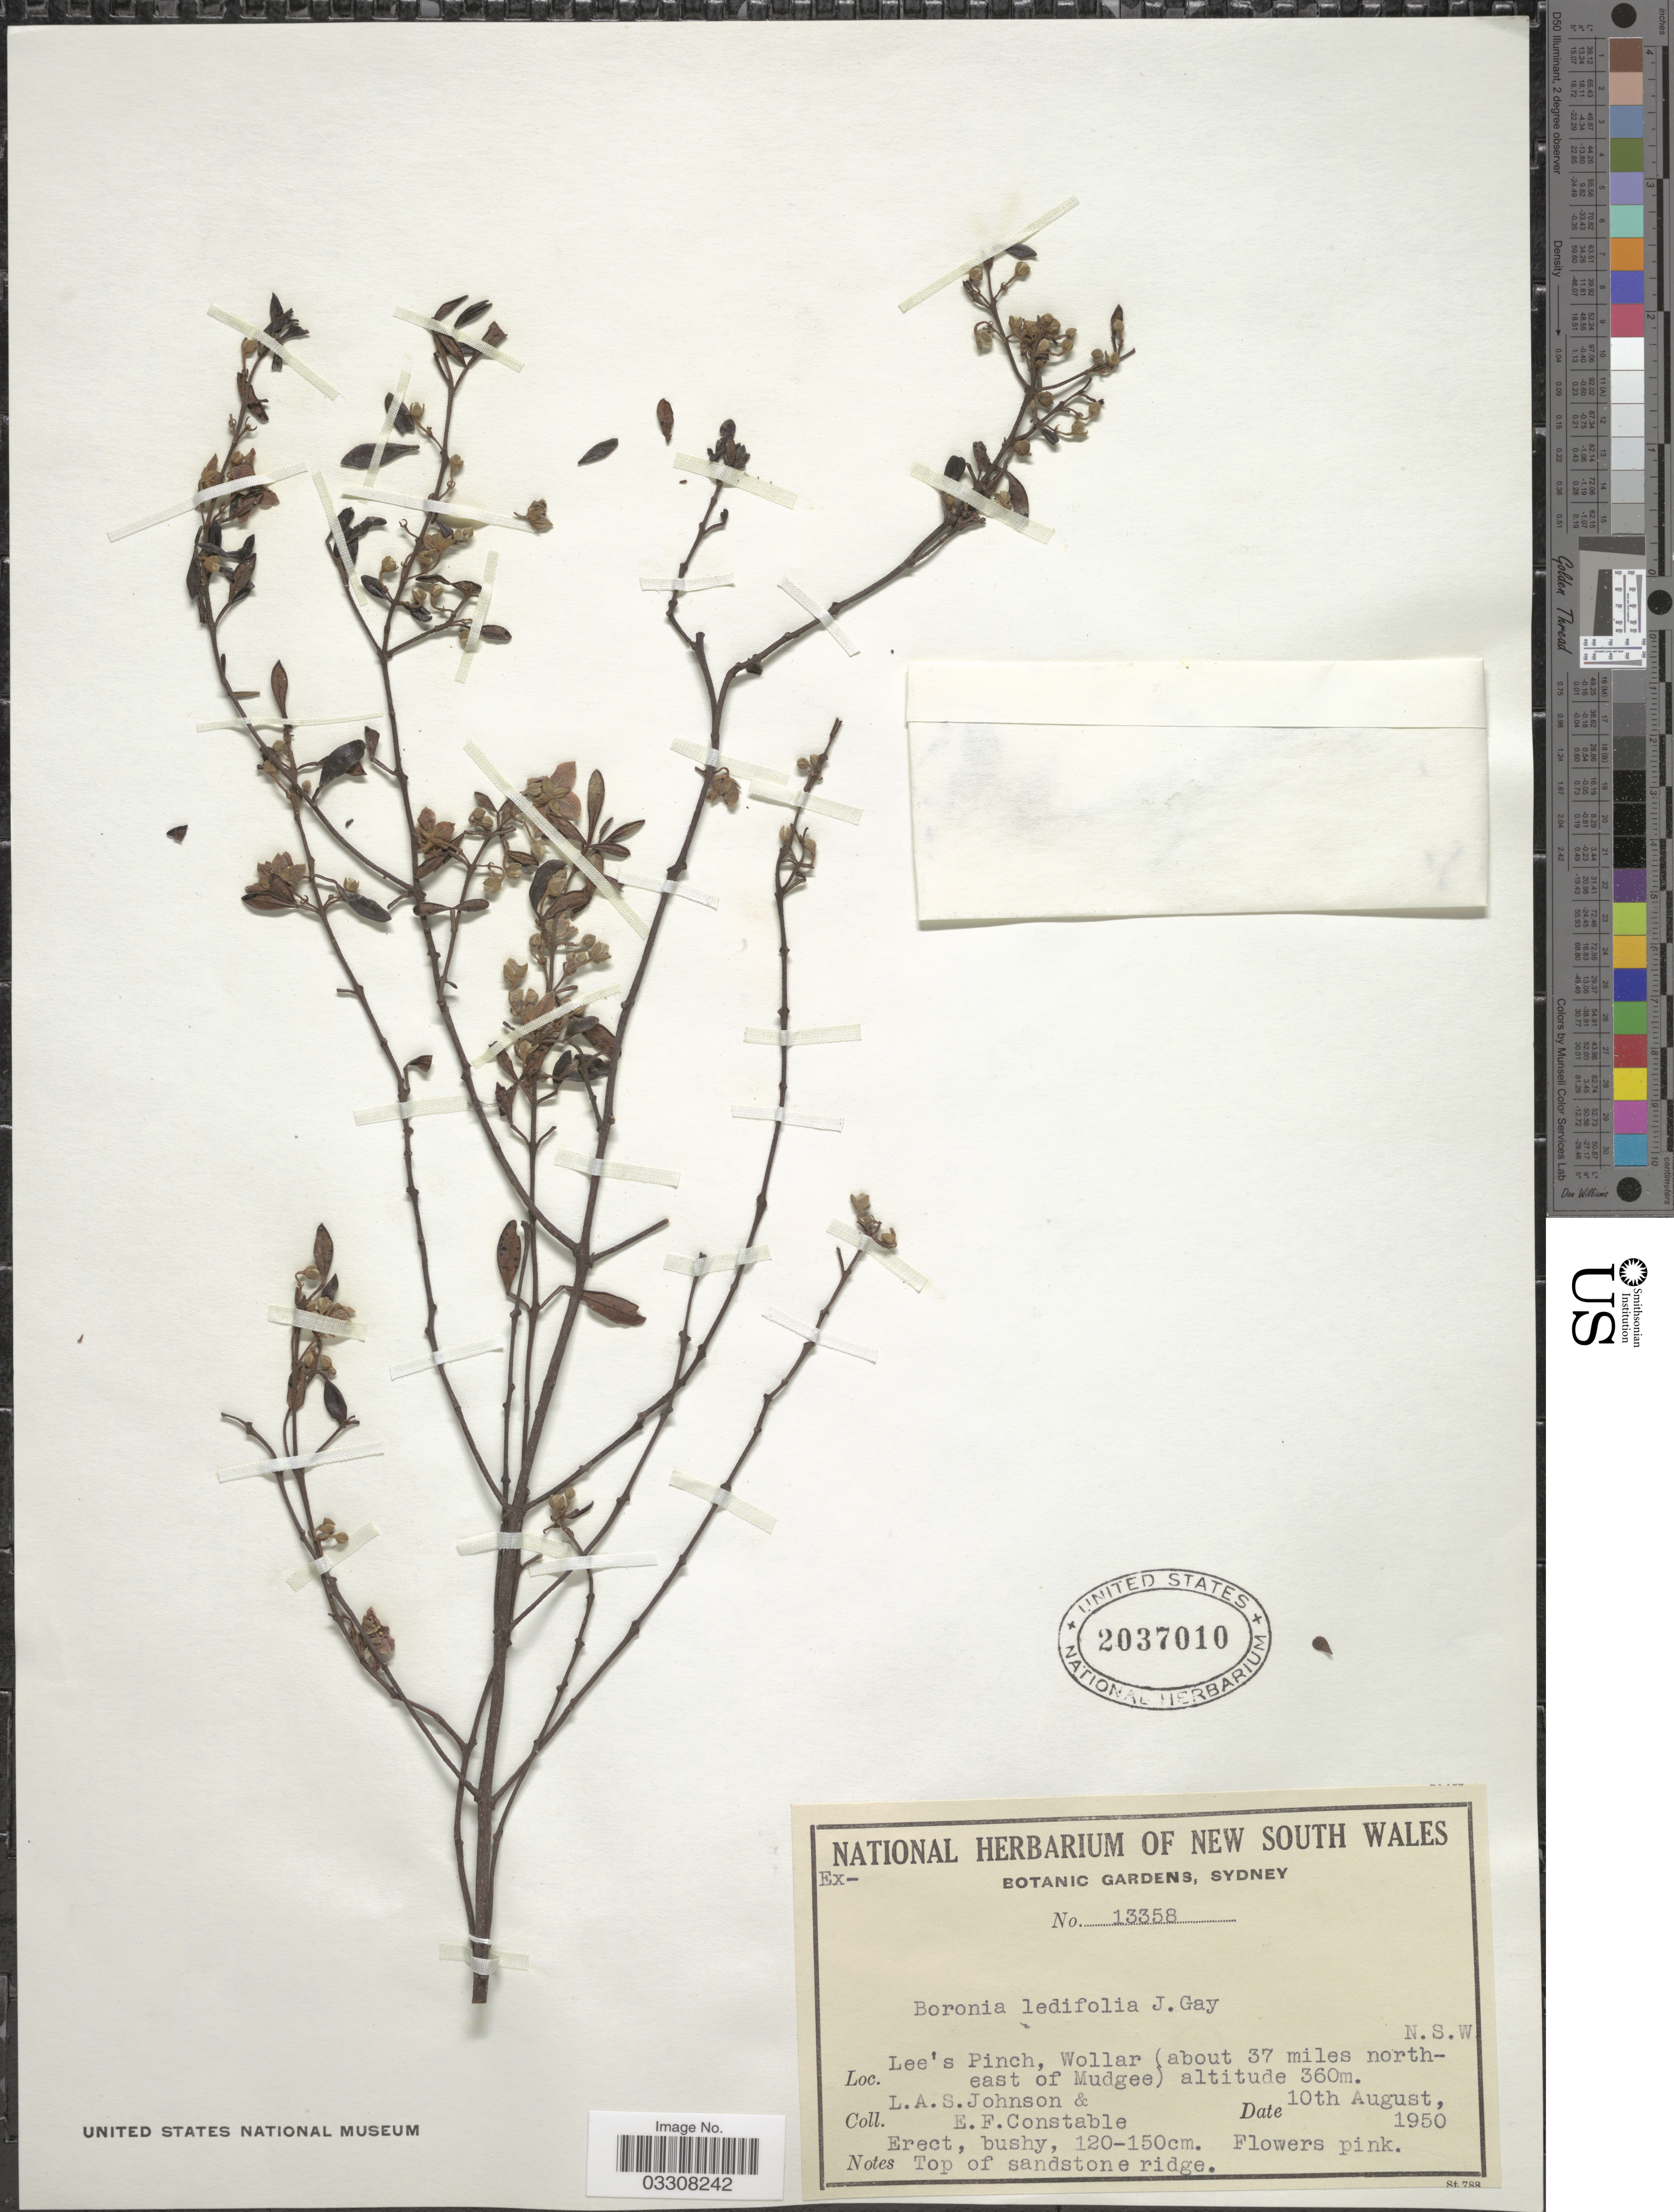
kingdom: Plantae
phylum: Tracheophyta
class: Magnoliopsida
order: Sapindales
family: Rutaceae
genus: Boronia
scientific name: Boronia ledifolia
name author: (Vent.) DC.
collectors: L. A. S. Johnson & E. F. Constable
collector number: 13358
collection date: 1950-08-10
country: Australia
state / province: New South Wales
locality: Lee's Pinch, Wollar (about 37 miles northeast of Mudgee).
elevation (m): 360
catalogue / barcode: US 2037010